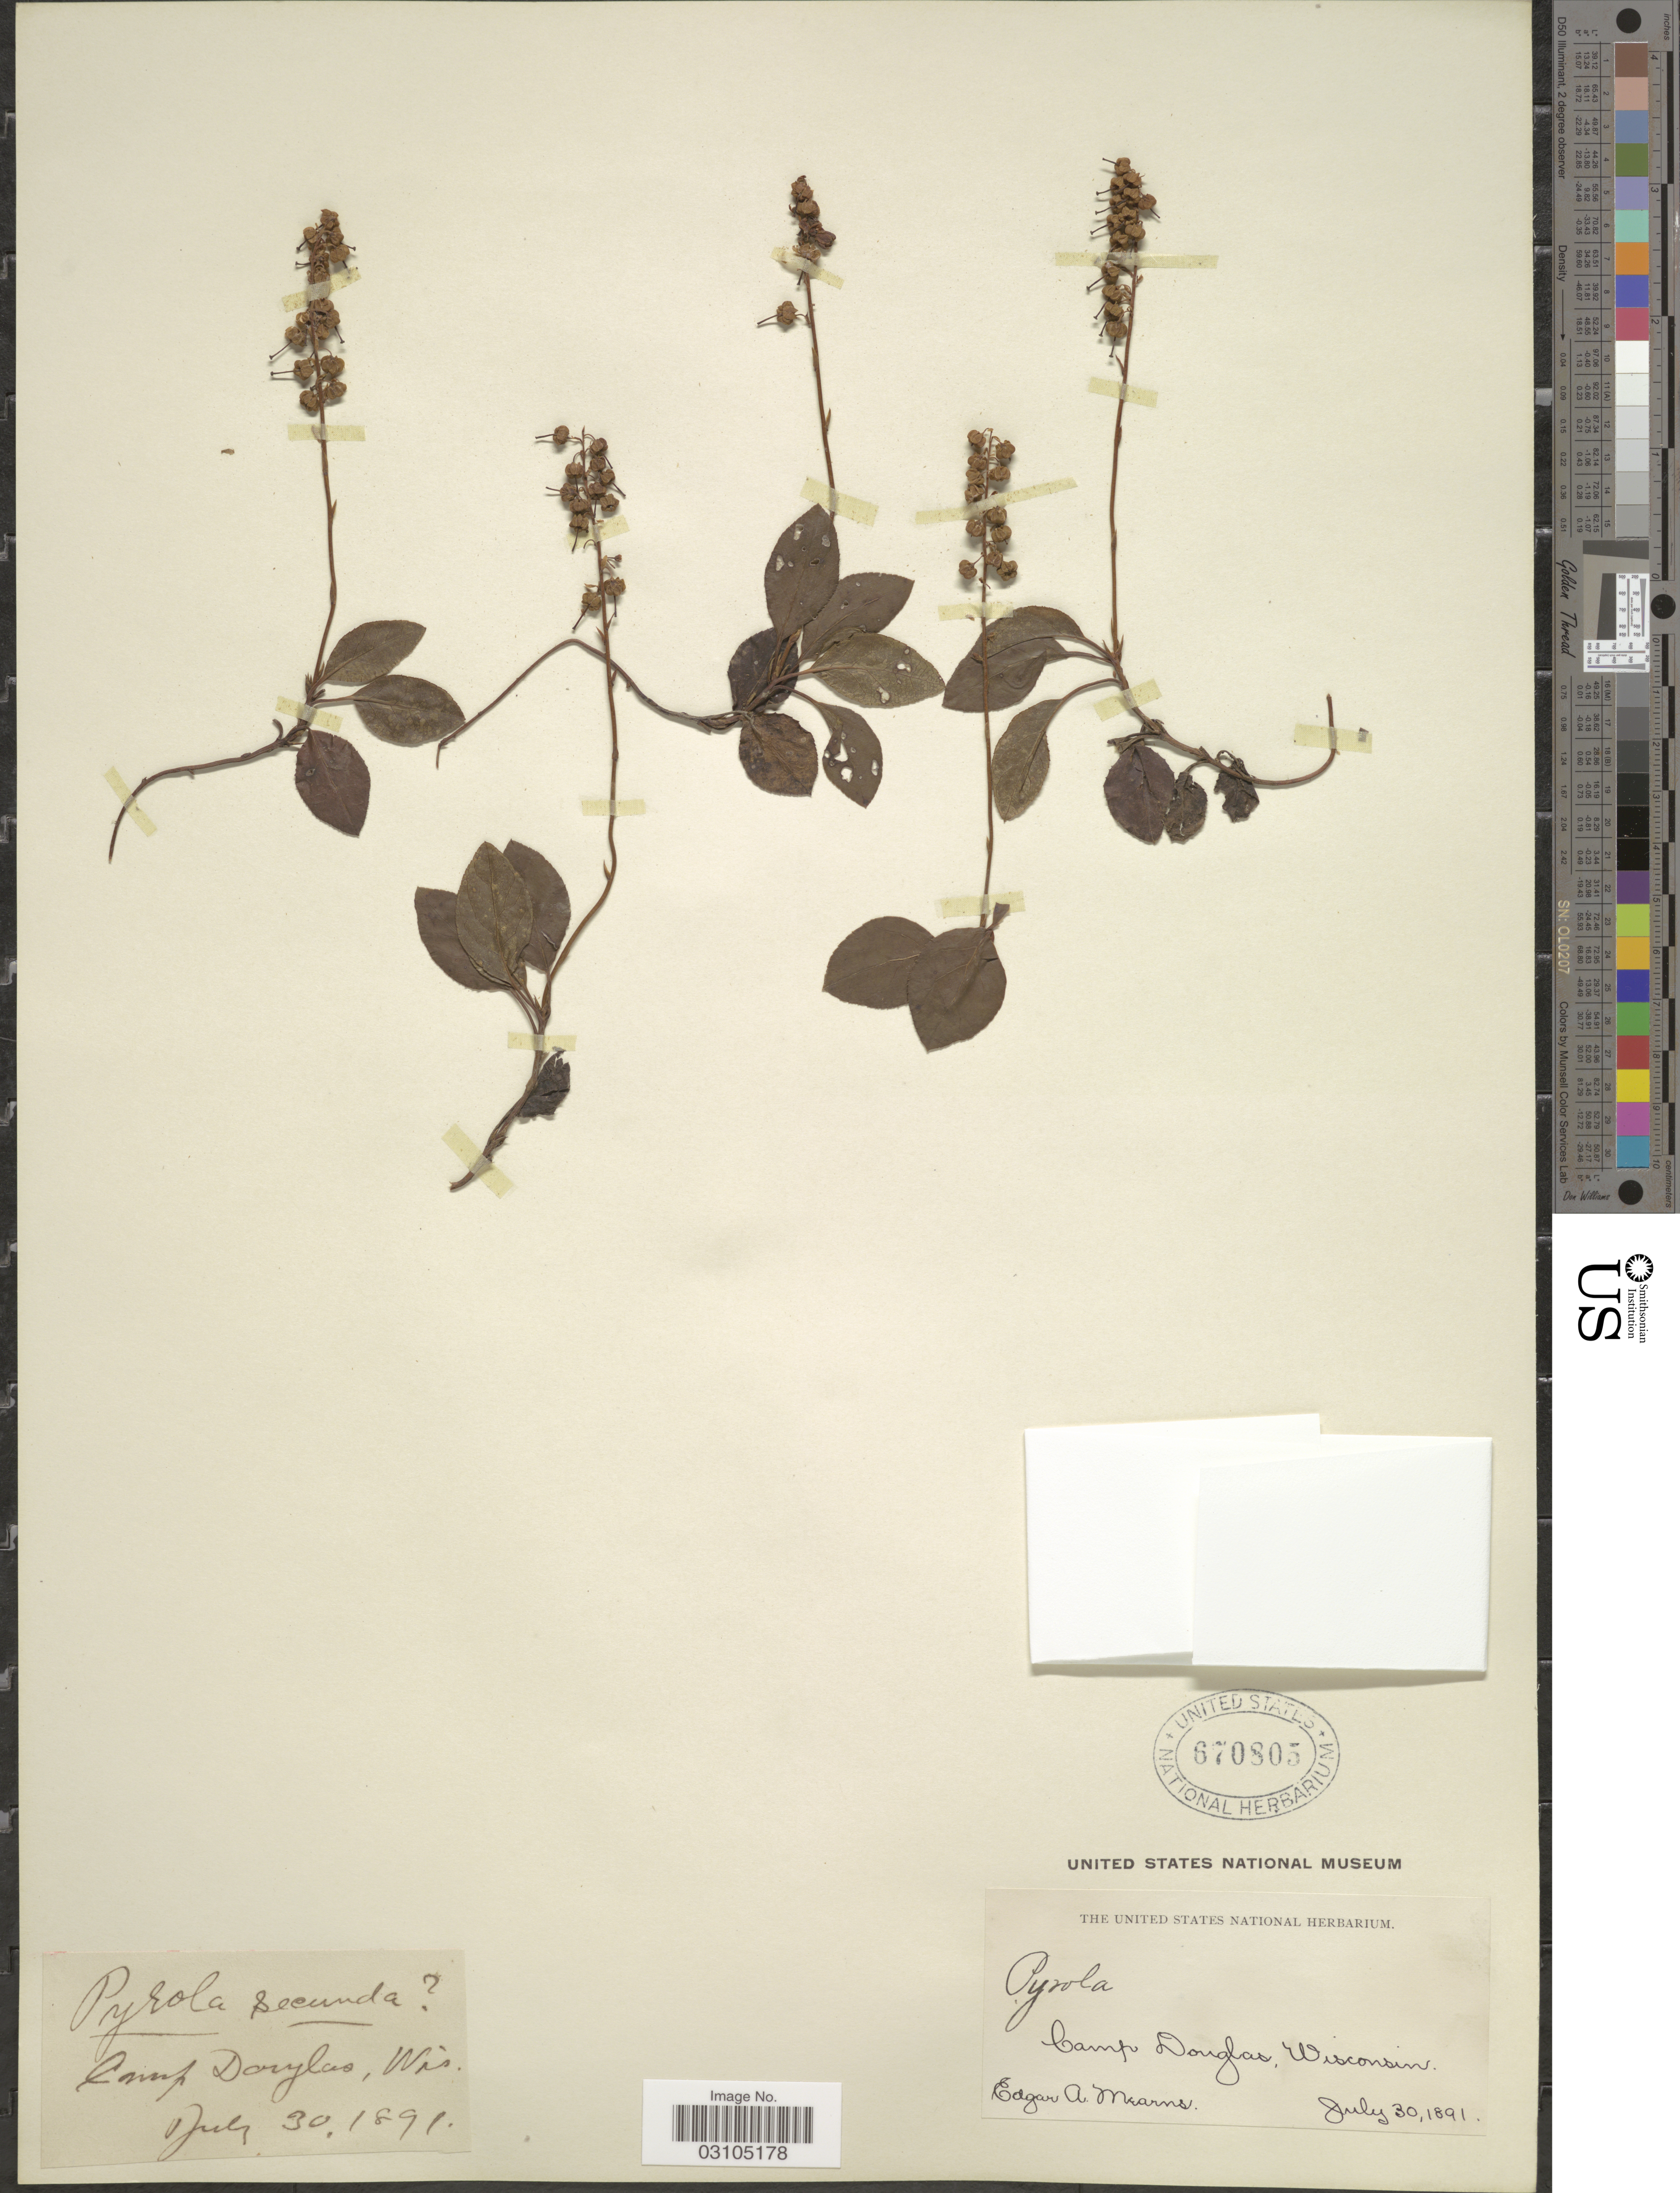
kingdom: Plantae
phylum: Tracheophyta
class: Magnoliopsida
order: Ericales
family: Ericaceae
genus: Orthilia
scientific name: Orthilia secunda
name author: (L.) House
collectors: E. A. Mearns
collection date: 1891-07-30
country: United States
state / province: Wisconsin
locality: Camp Douglas.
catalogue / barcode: US 670805